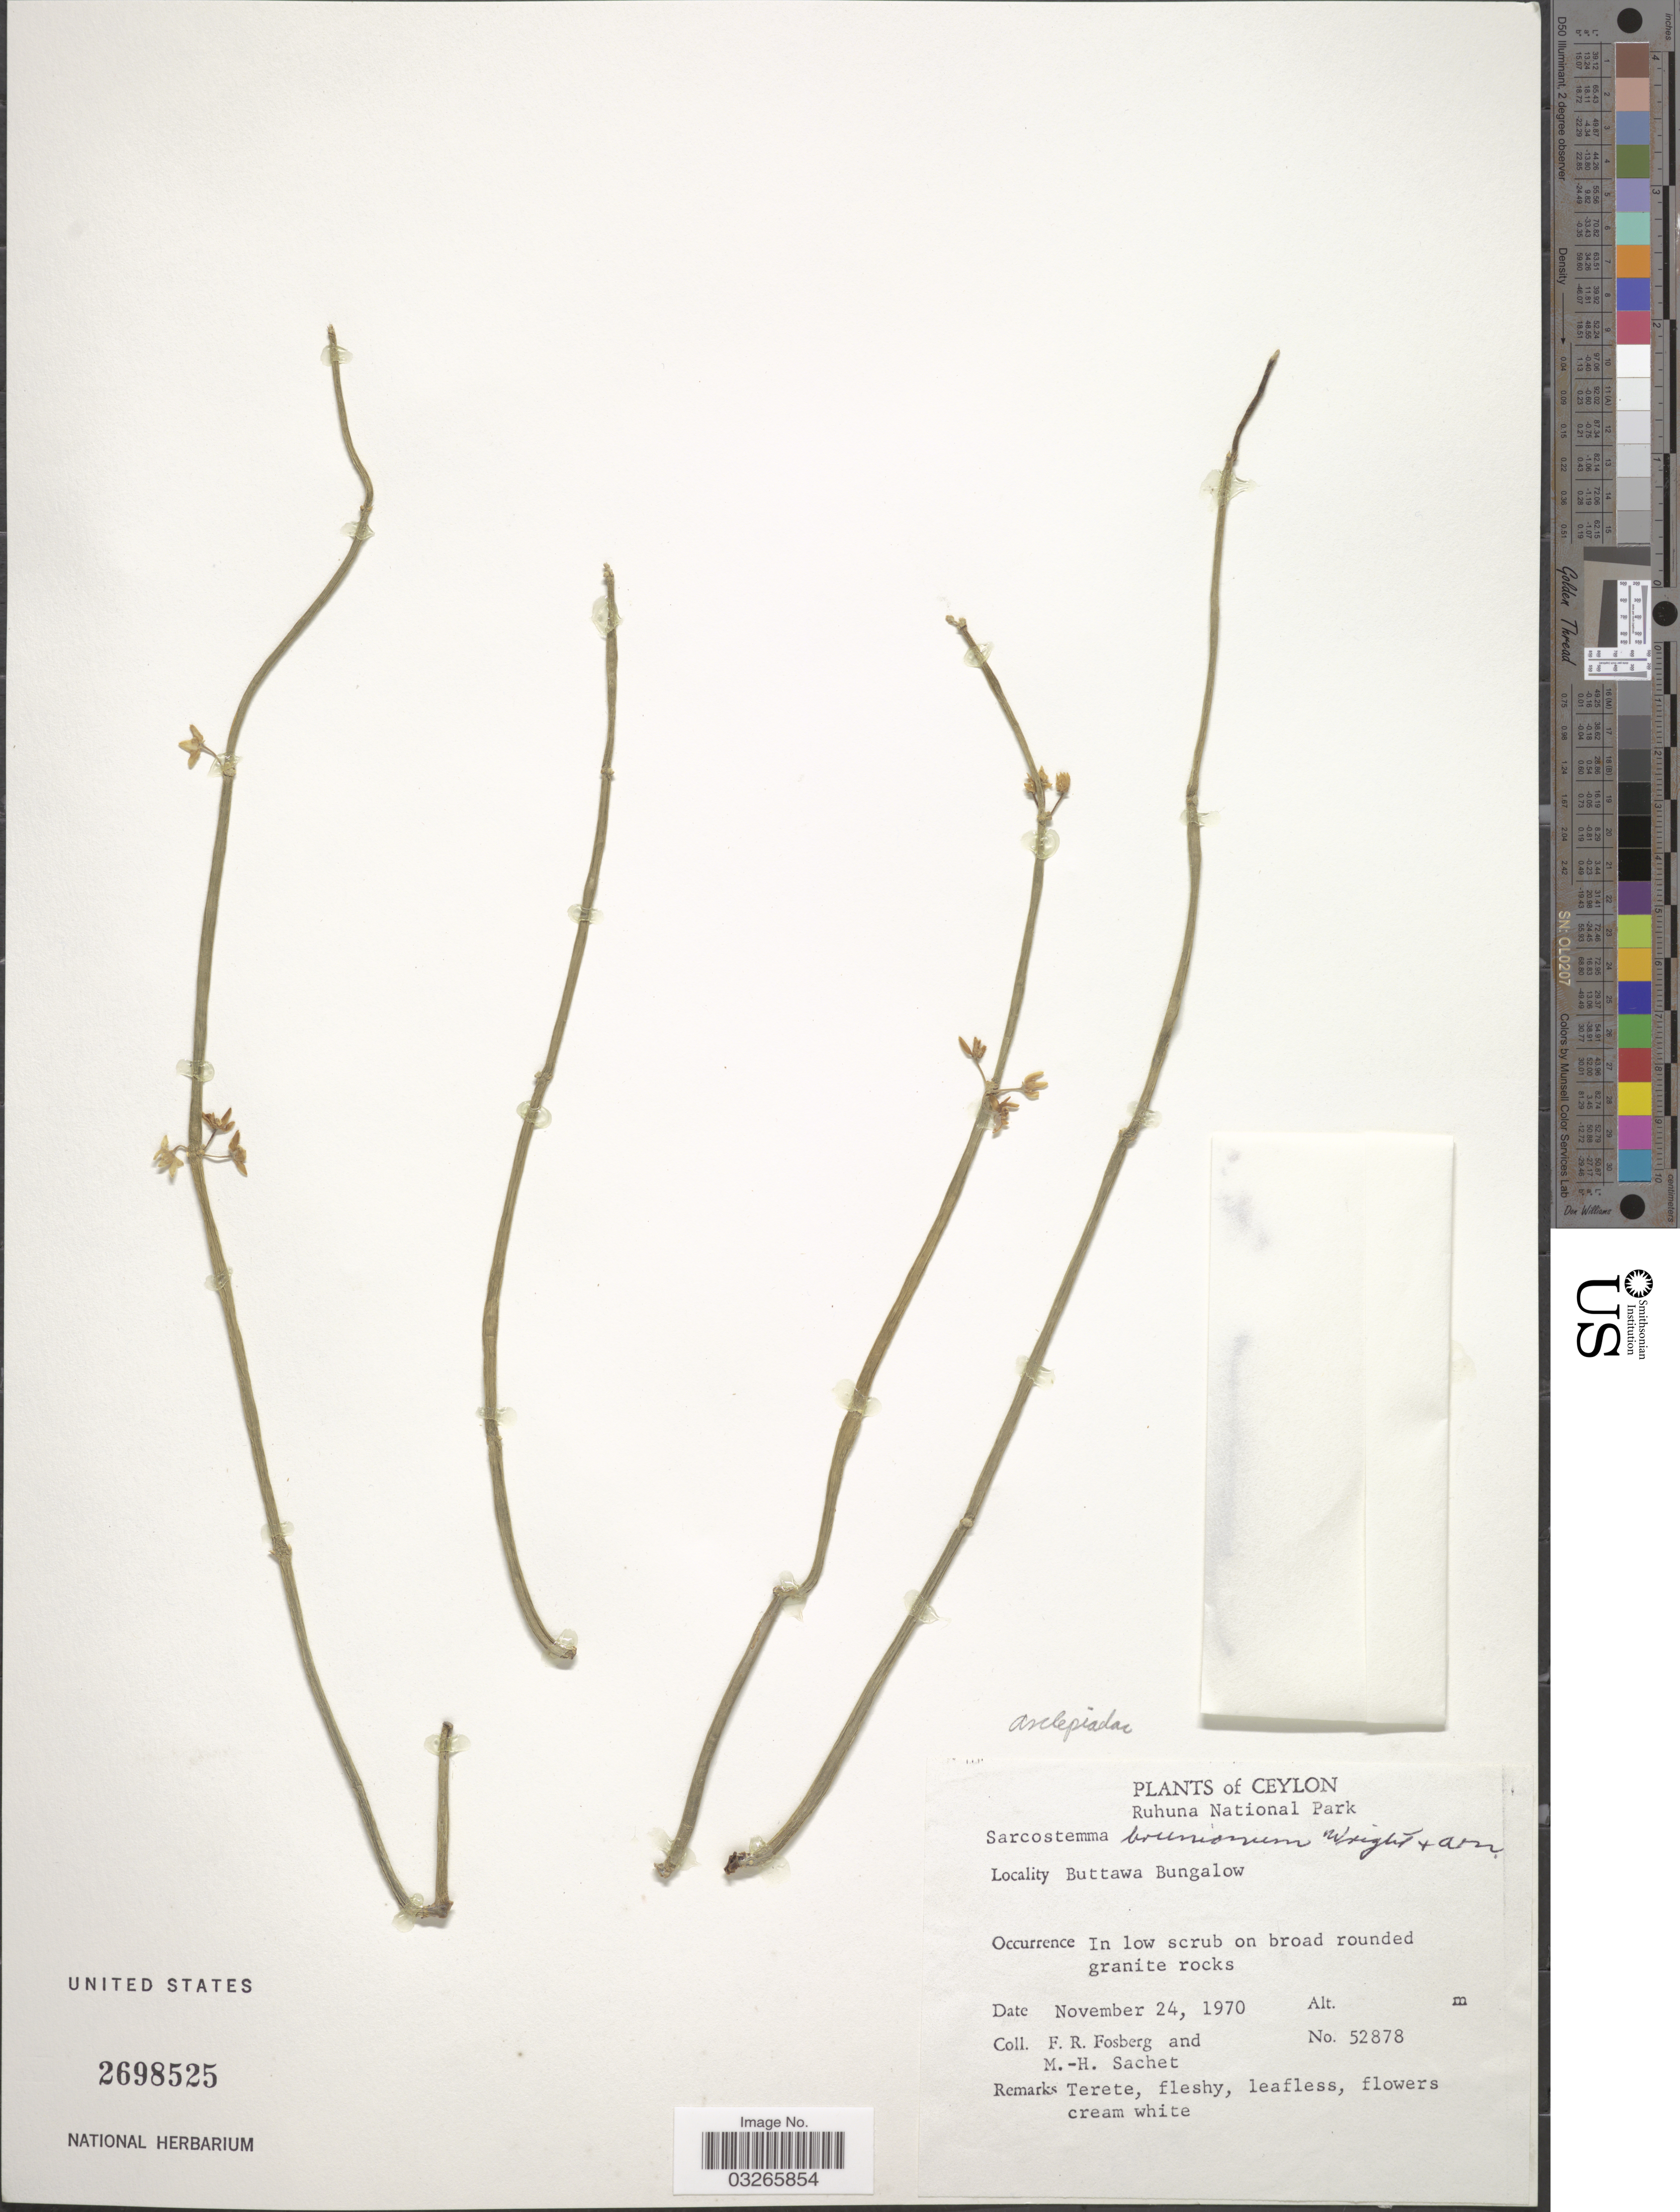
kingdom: Plantae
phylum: Tracheophyta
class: Magnoliopsida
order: Gentianales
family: Apocynaceae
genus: Sarcostemma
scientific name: Sarcostemma brunonianum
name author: Wight & Arn.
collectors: F. R. Fosberg & M.-H. Sachet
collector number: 52878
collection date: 1970-11-24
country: Sri Lanka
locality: Ceylon. Ruhuna National Park. Buttawa Bungalow.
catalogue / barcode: US 2698525